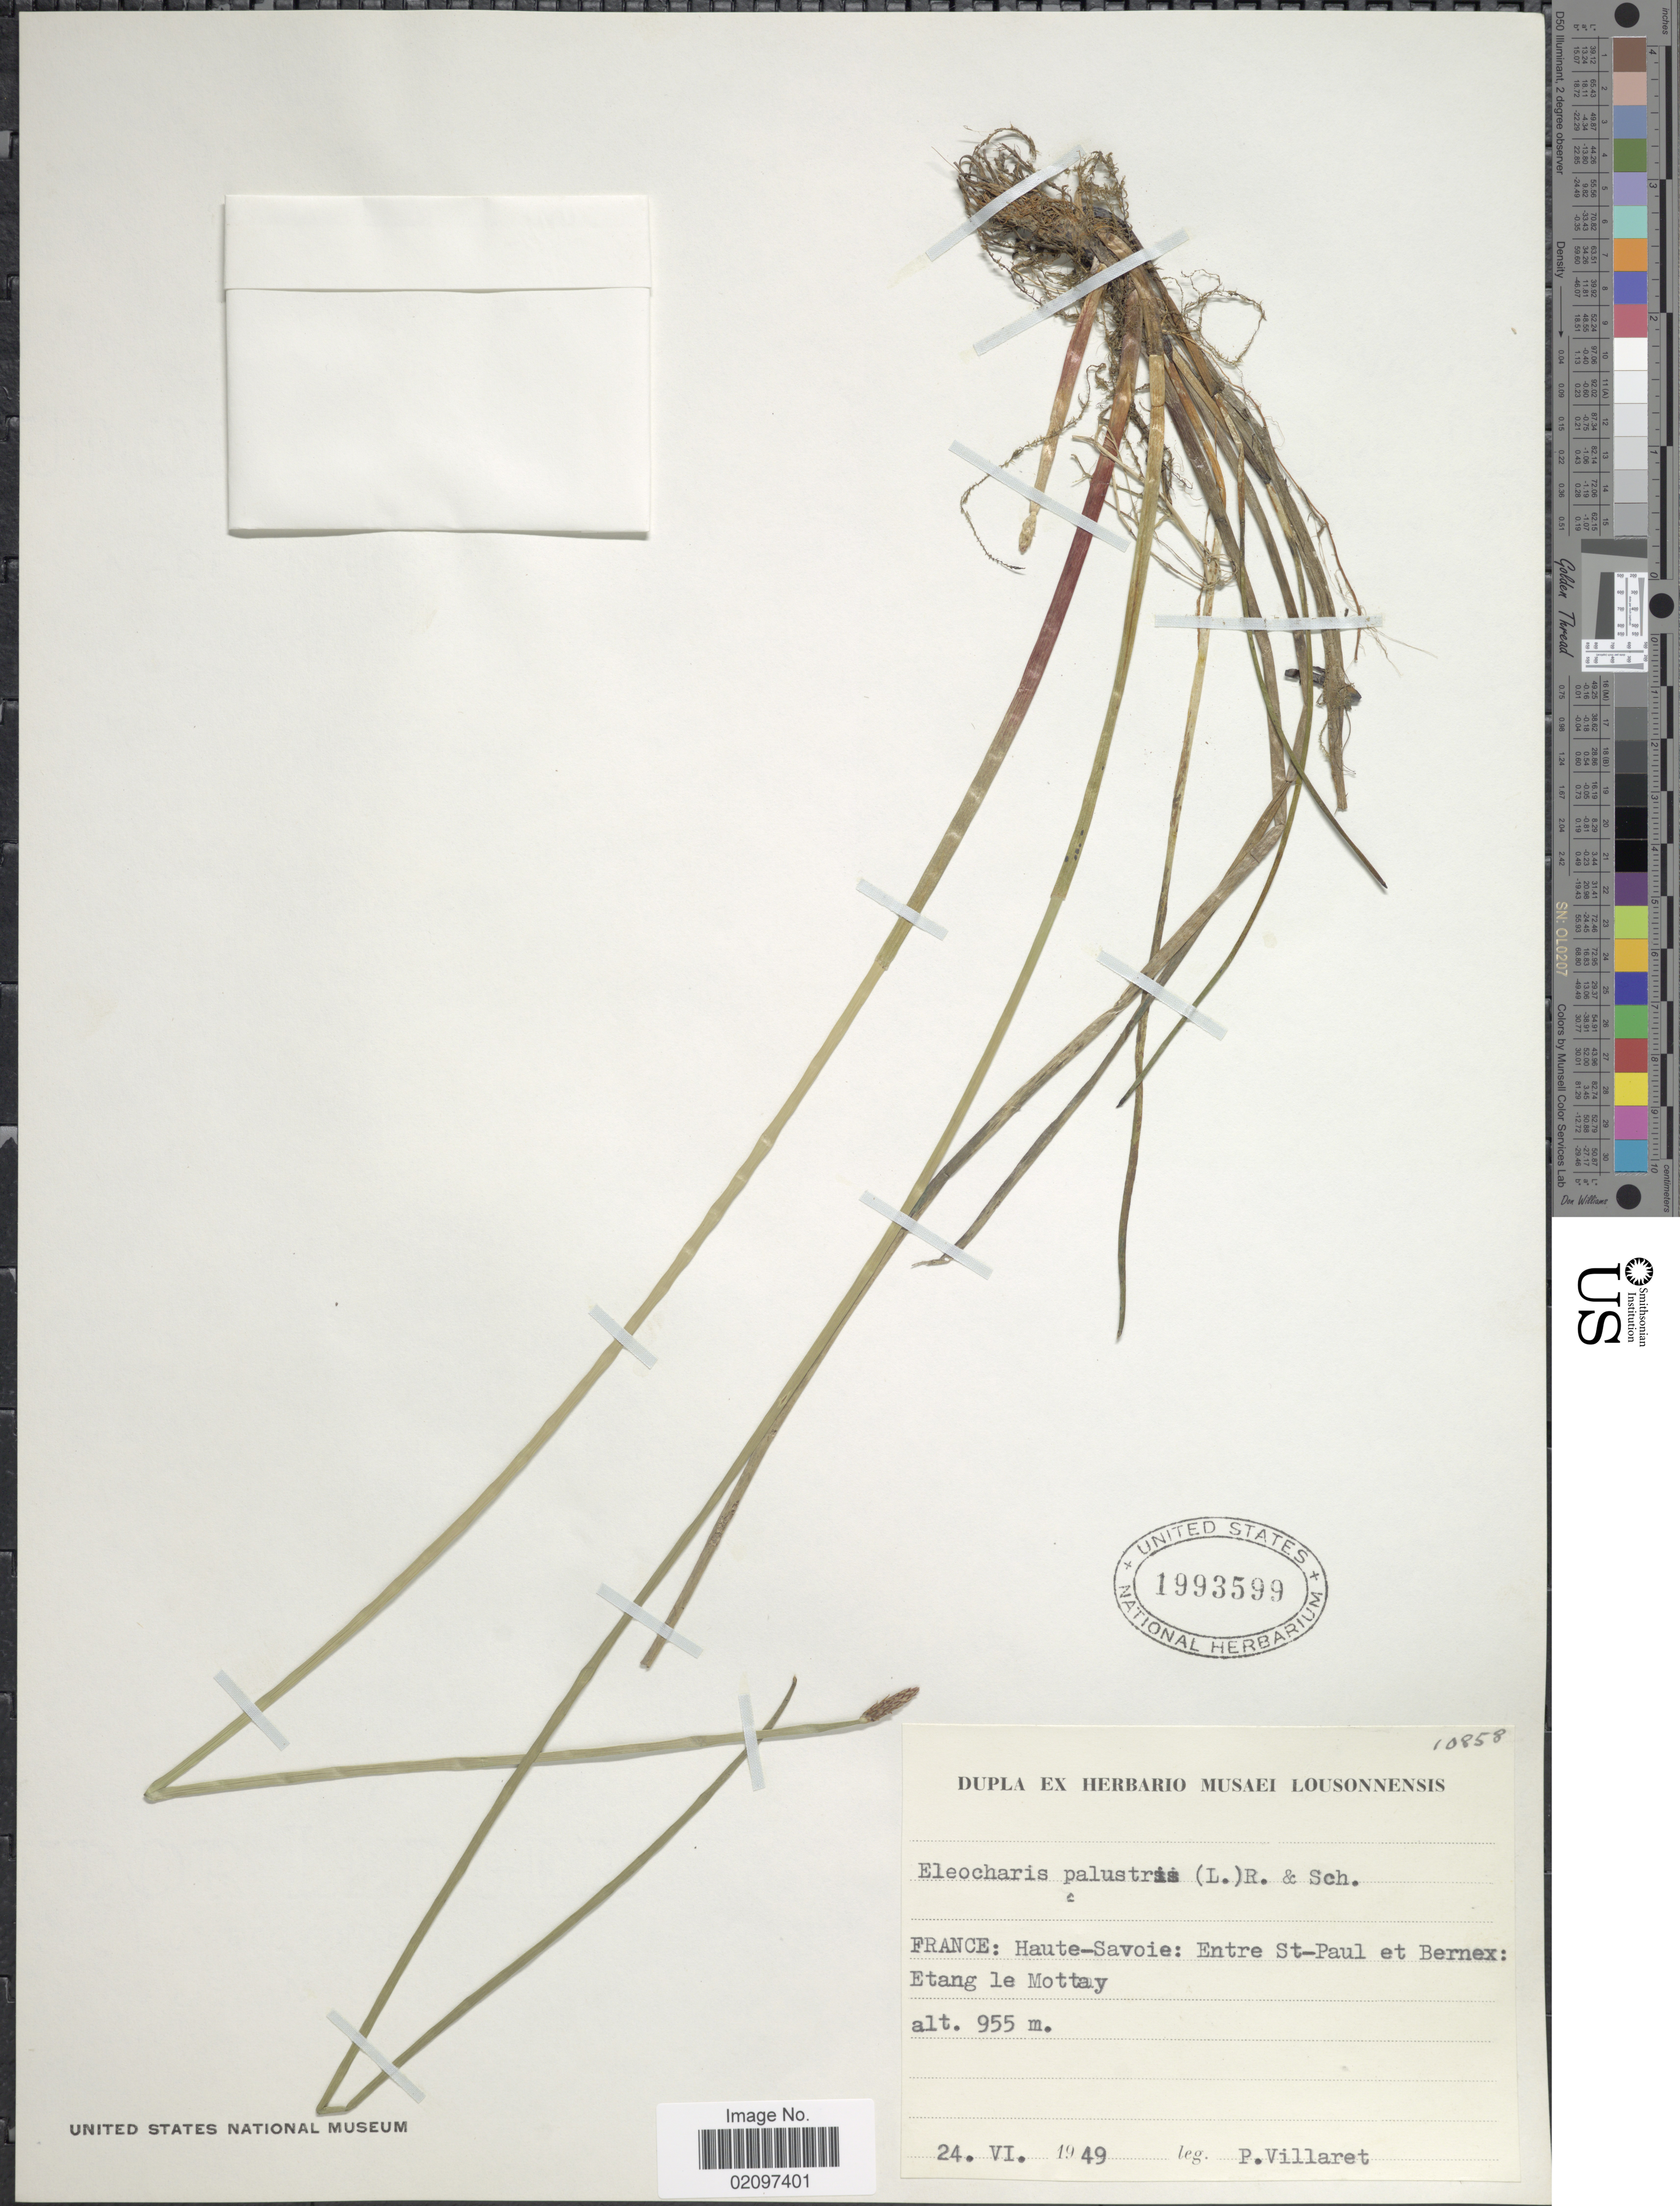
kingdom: Plantae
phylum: Tracheophyta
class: Liliopsida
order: Poales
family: Cyperaceae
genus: Eleocharis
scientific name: Eleocharis palustris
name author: (L.) Roem. & Schult.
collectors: P. Villaret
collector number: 10858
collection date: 1949-06-24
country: France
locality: Haute-Savoie: Entre St-Paul et Bernex: Etang le Mottay.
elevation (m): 955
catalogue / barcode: US 1993599